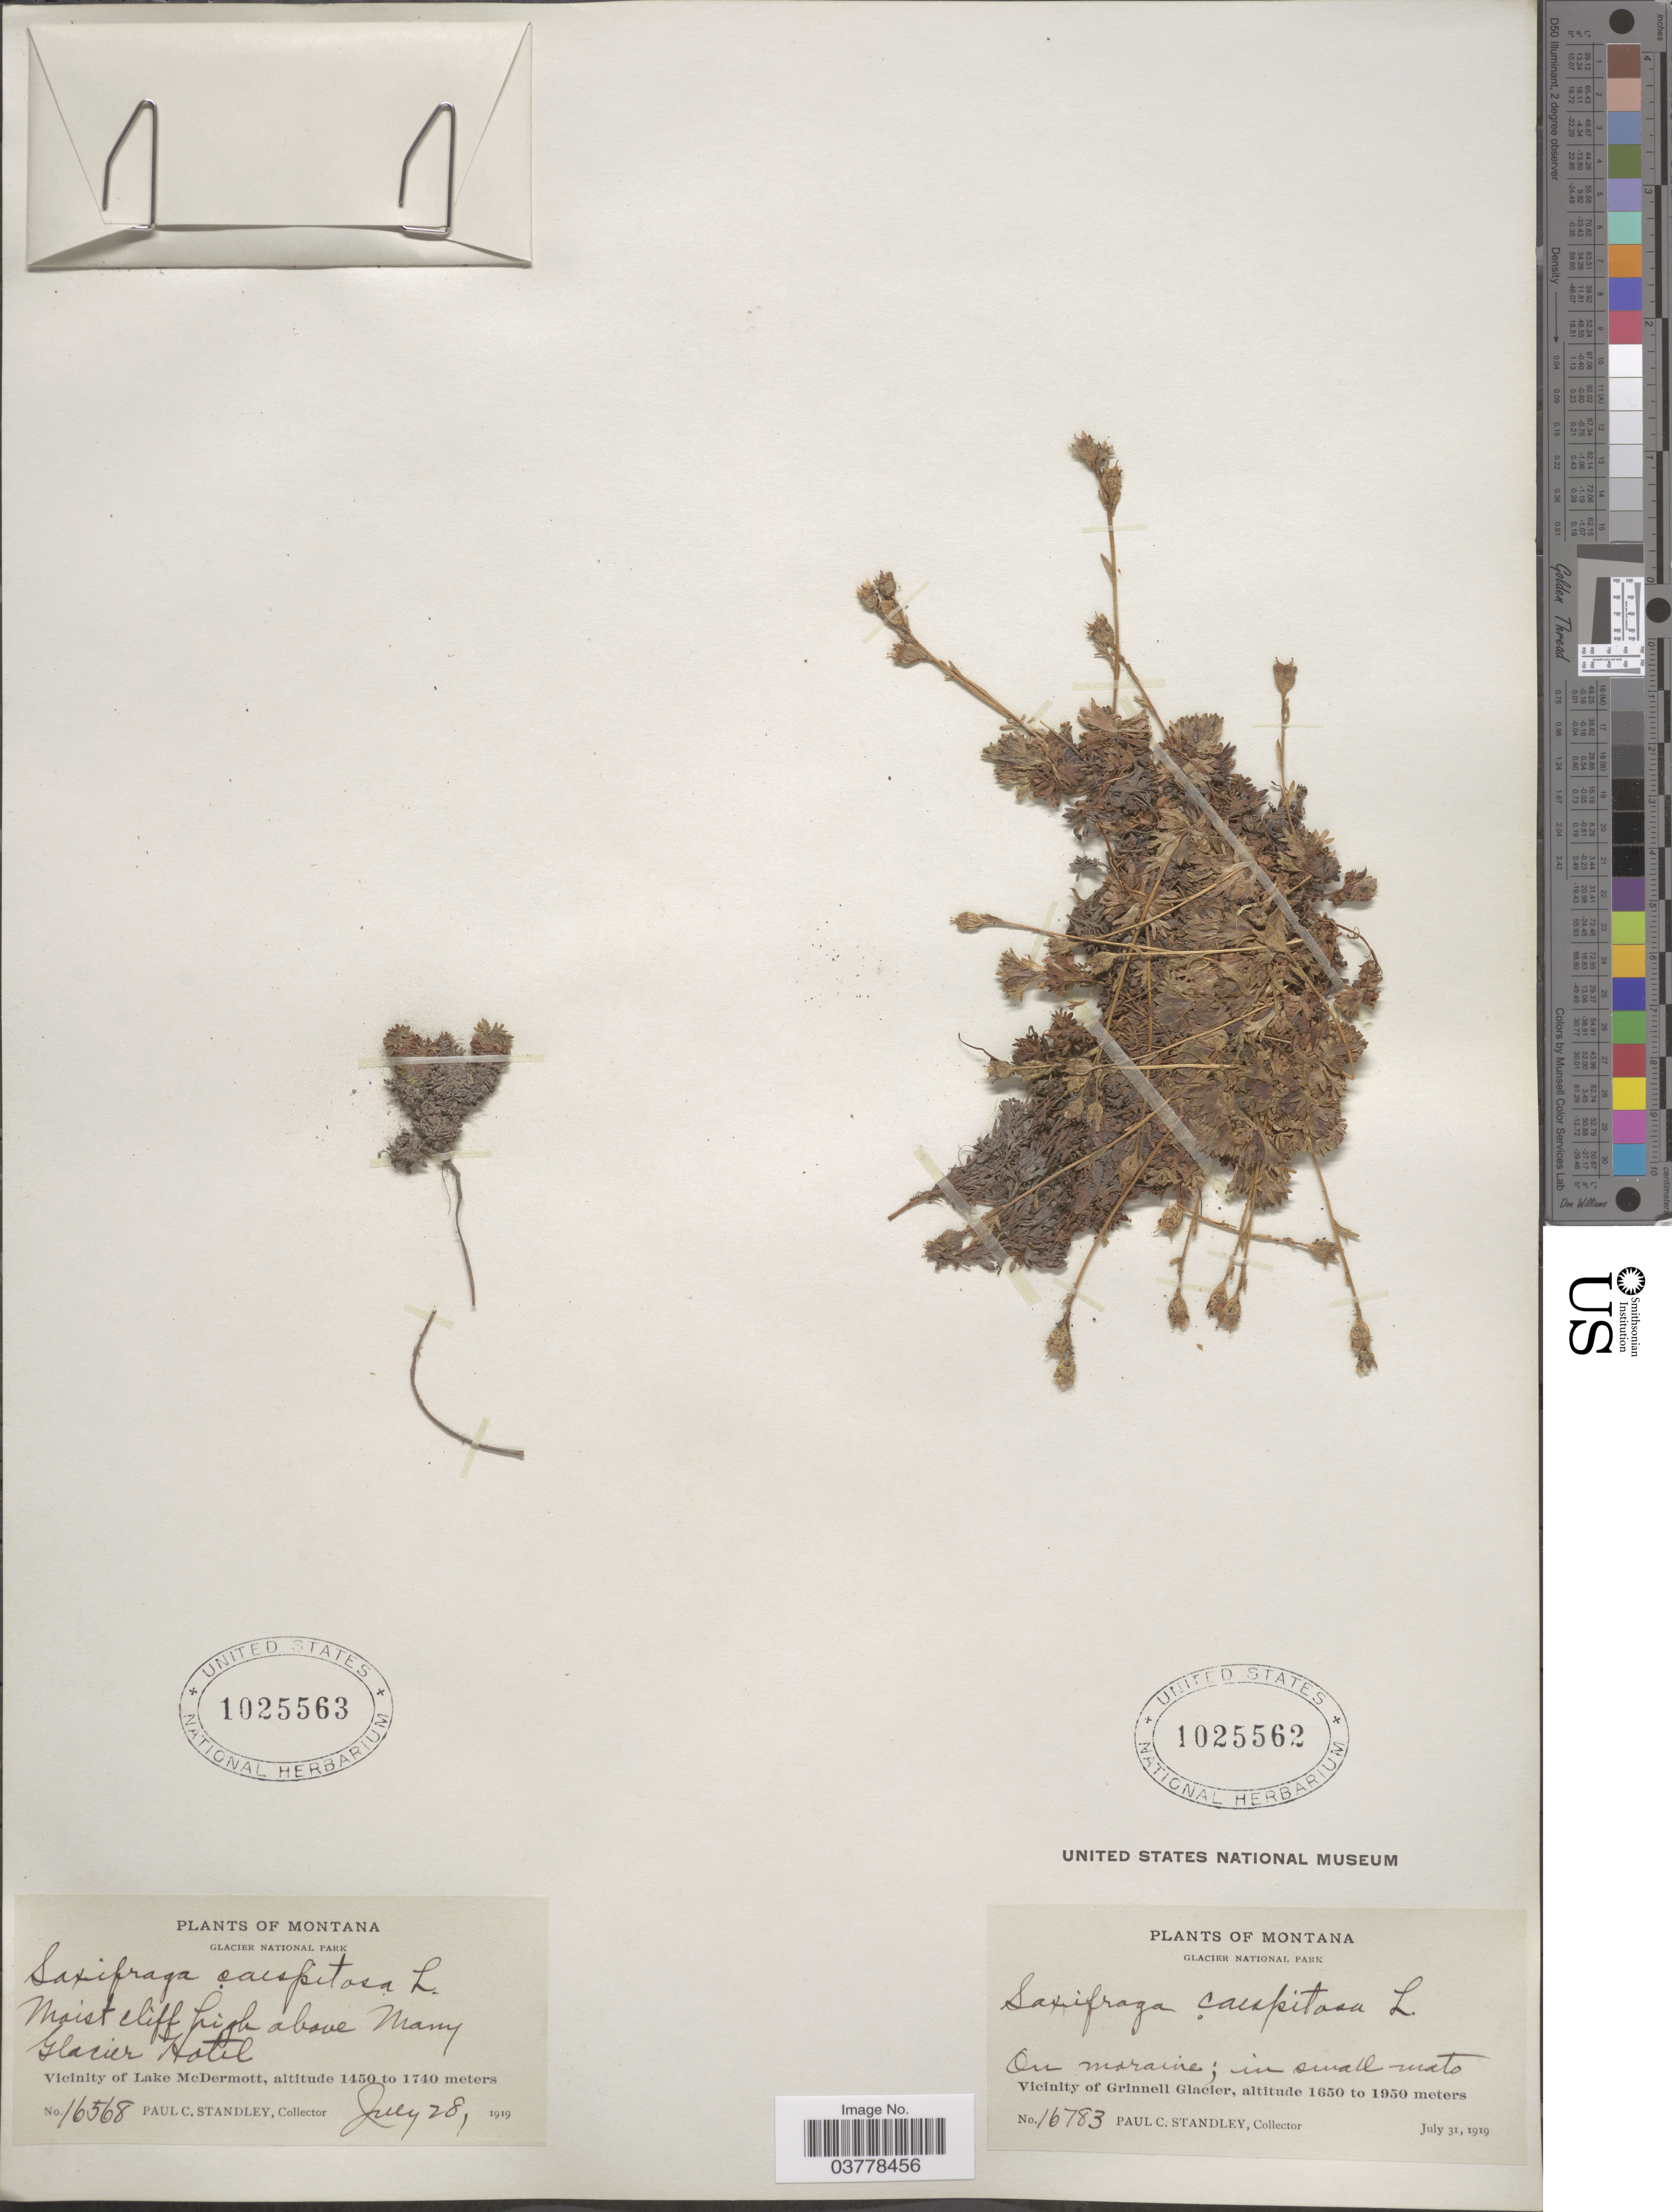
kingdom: Plantae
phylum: Tracheophyta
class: Magnoliopsida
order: Saxifragales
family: Saxifragaceae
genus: Saxifraga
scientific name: Saxifraga caespitosa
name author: L.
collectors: P. C. Standley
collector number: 16783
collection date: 1919-07-31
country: United States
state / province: Montana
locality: Glacier National Park. Vicinity of Grinnell Glacier.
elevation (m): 1650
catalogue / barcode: US 1025562-2